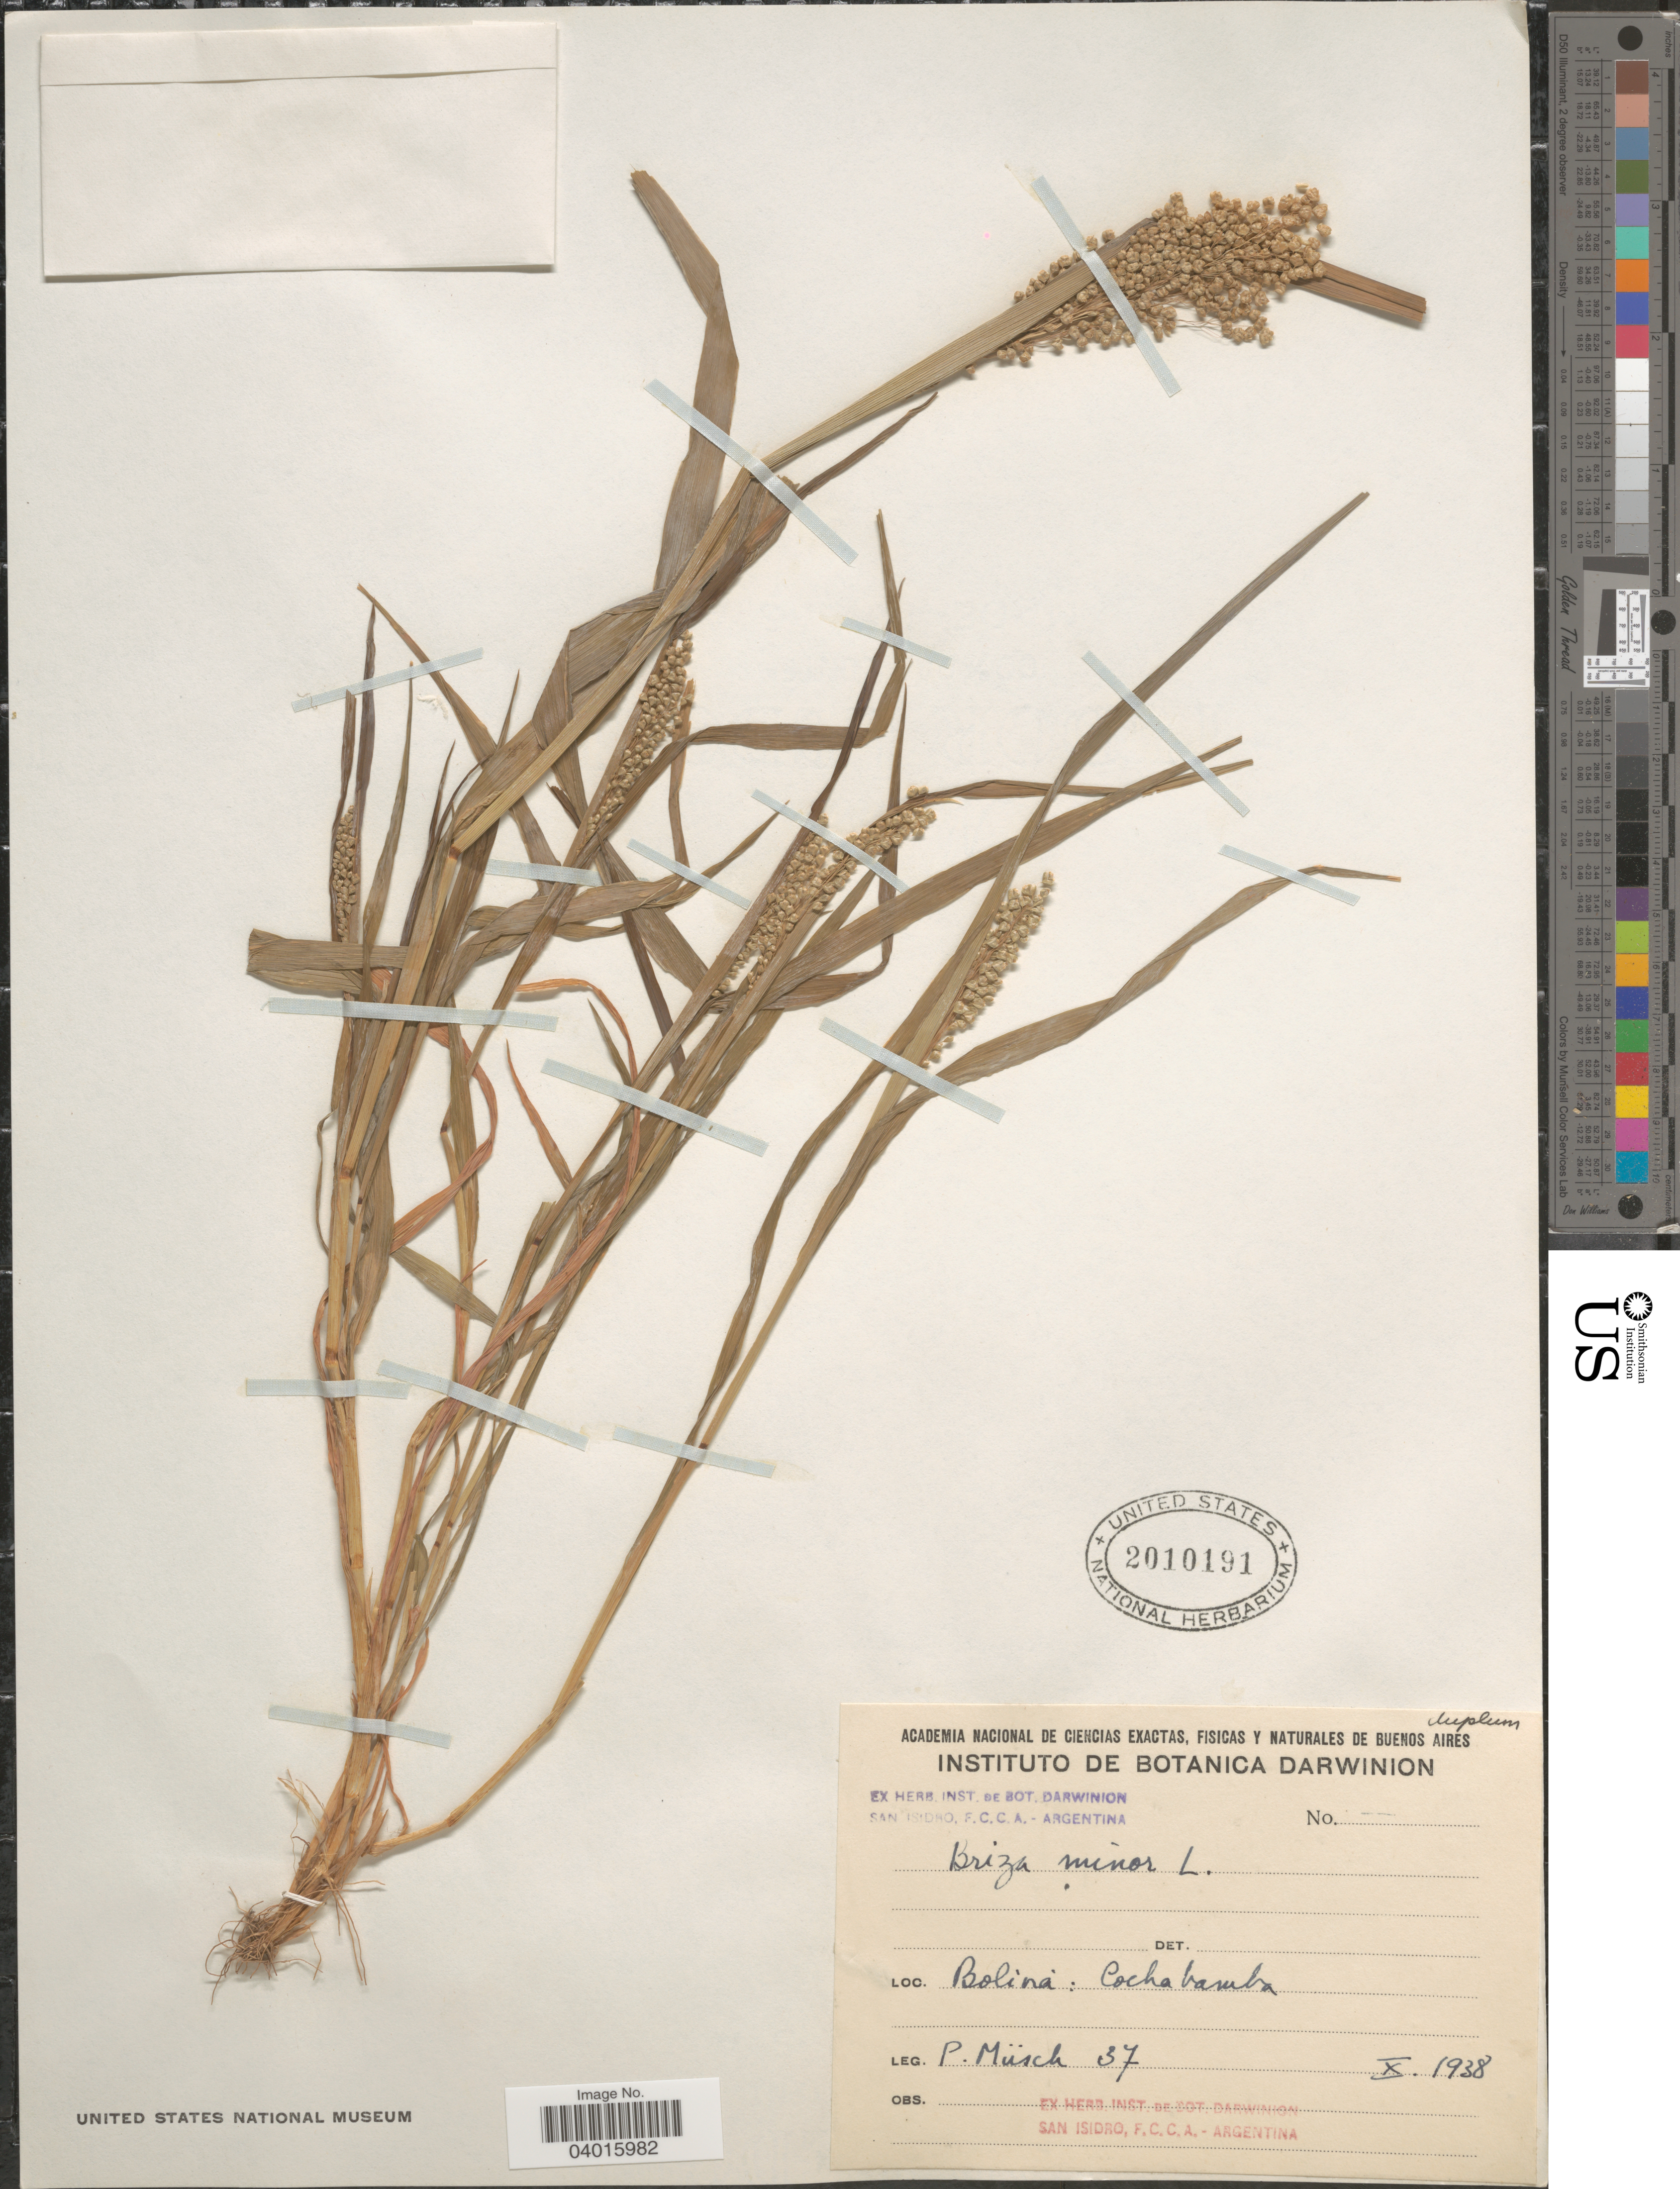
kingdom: Plantae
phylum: Tracheophyta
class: Liliopsida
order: Poales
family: Poaceae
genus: Briza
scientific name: Briza minor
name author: L.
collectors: P. Müsch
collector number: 37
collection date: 1938-10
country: Bolivia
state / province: Cochabamba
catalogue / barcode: US 2010191